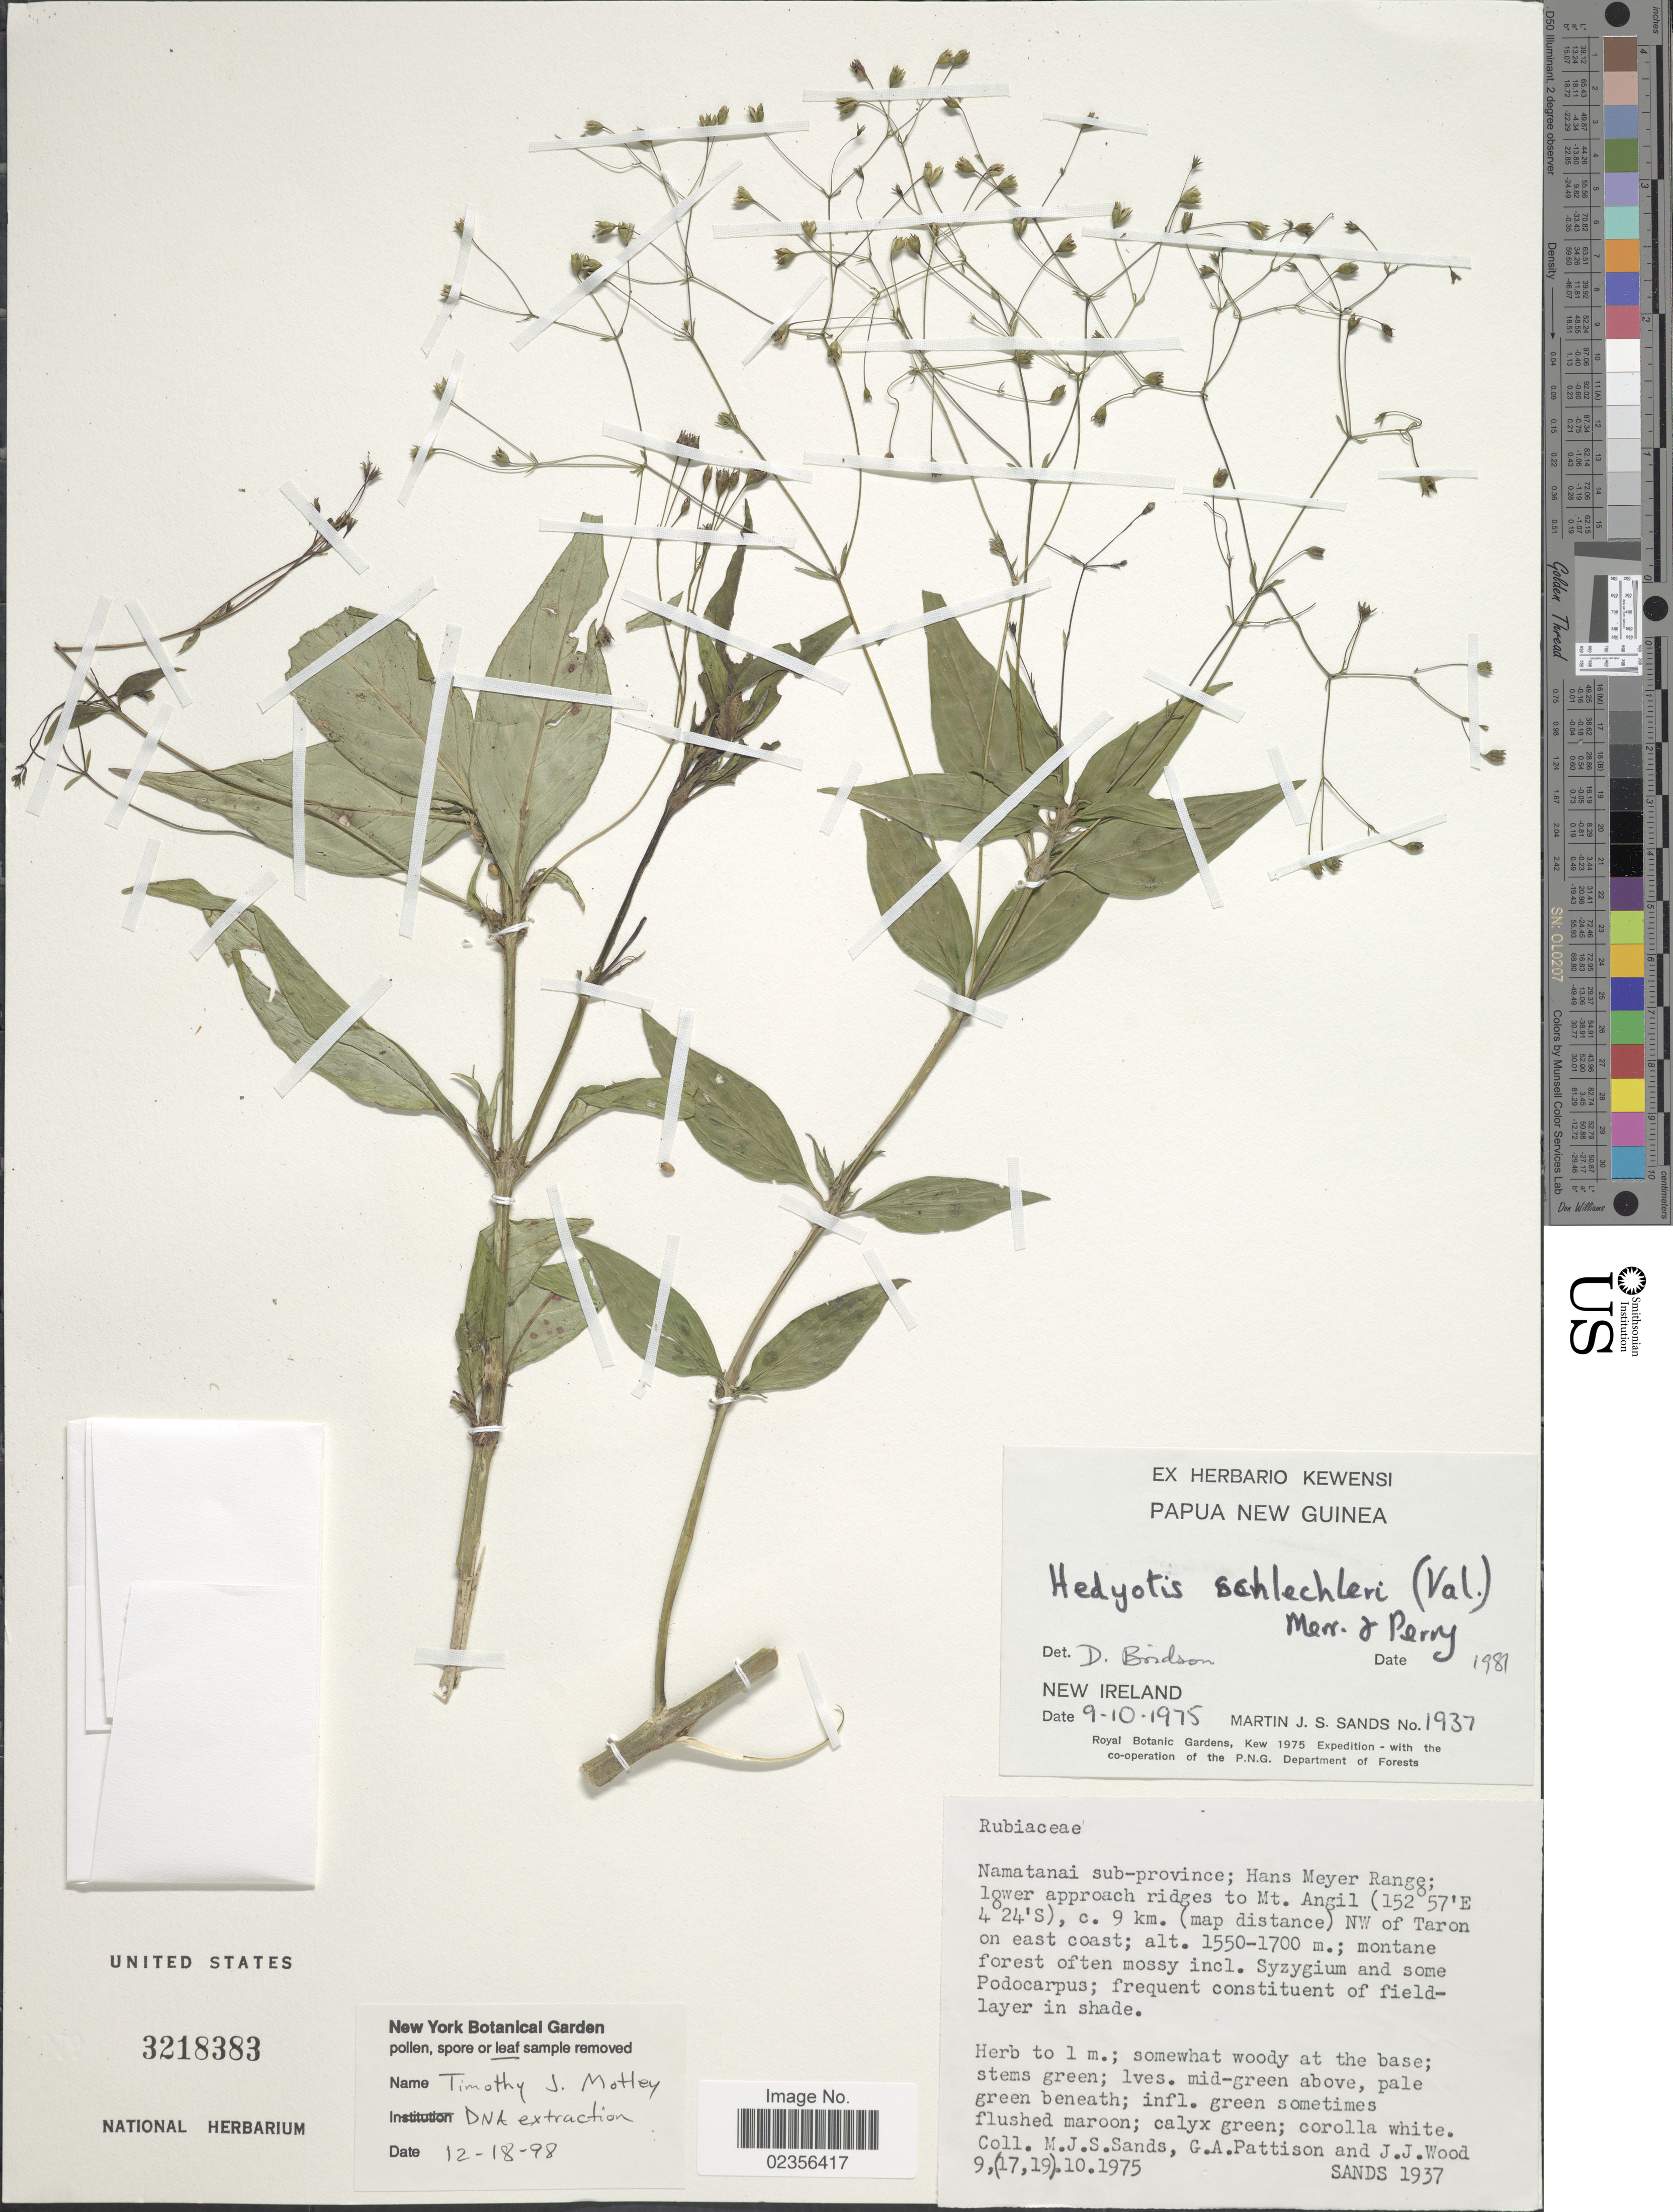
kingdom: Plantae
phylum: Tracheophyta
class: Magnoliopsida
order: Gentianales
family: Rubiaceae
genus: Hedyotis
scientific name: Hedyotis schlechteri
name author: Merr. & L.M. Perry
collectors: M. Sands, G. Pattison & J. Wood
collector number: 1937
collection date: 1975-10-09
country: Papua New Guinea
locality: Namatanai sub-province: Hans Meyer Range: Lower approach ridges to Mt. Angil, 9 km. (map distance) NW of Taron on east coast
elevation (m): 1550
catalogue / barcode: US 3218383